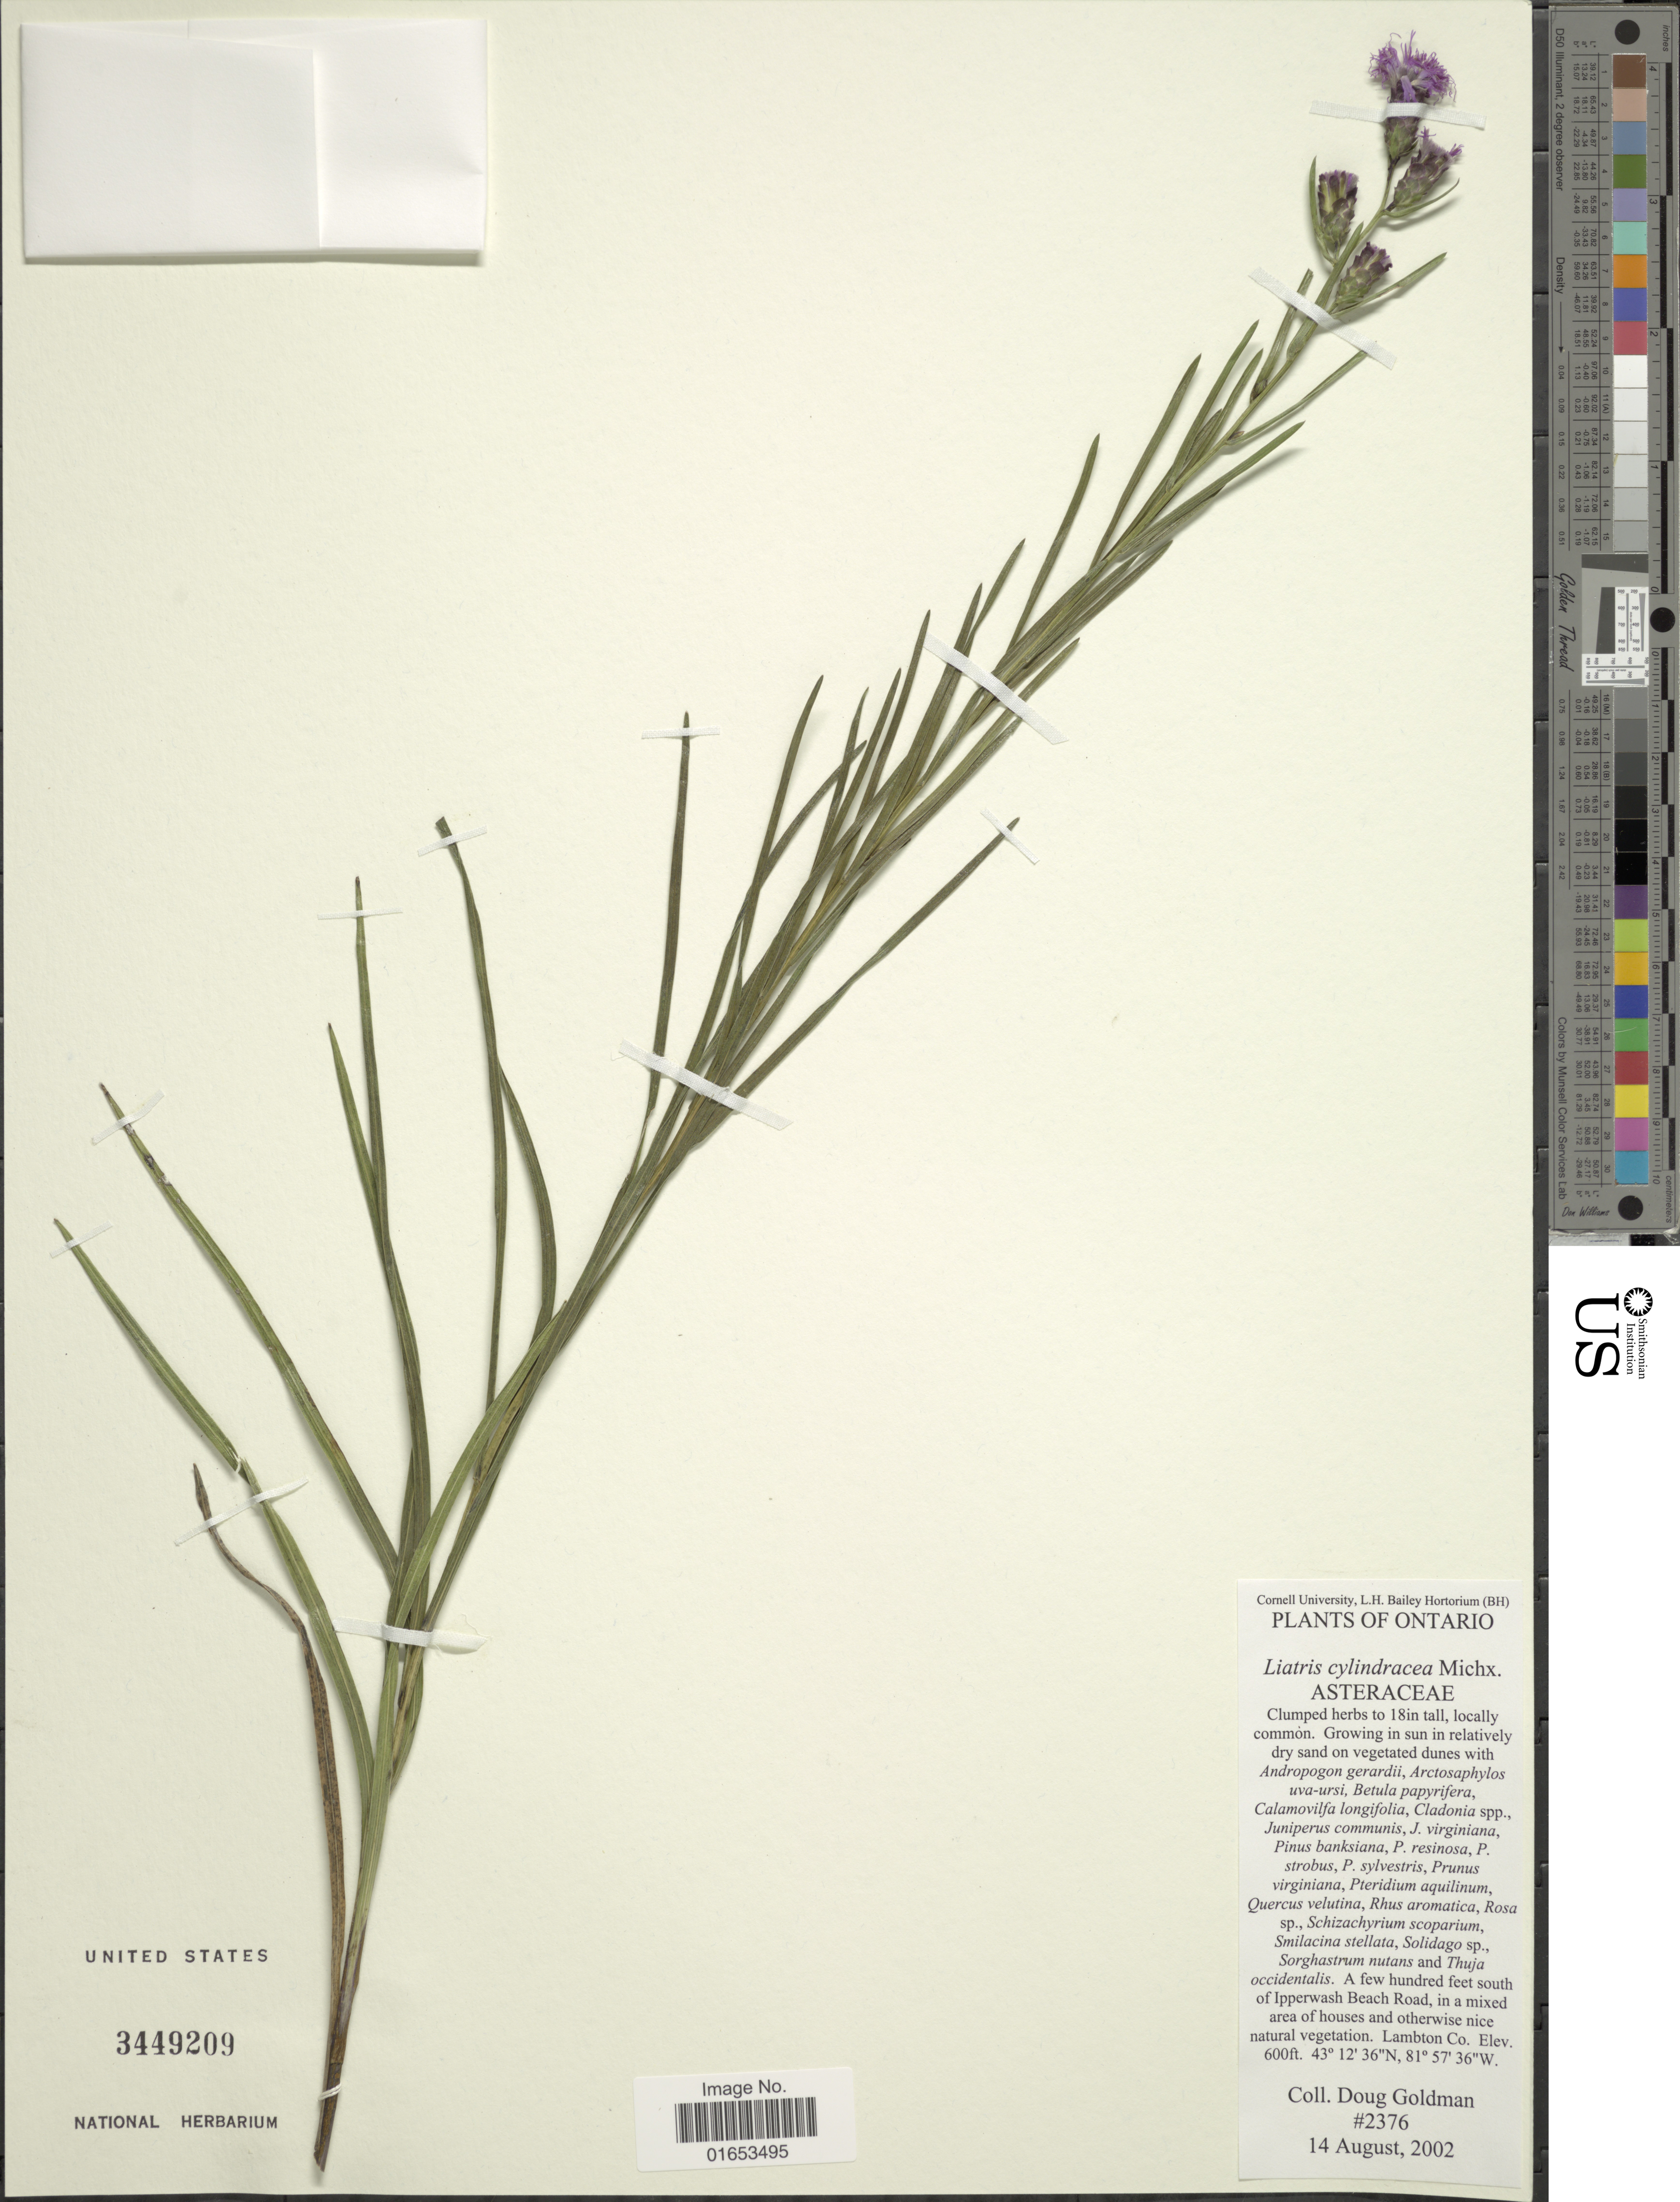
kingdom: Plantae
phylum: Tracheophyta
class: Magnoliopsida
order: Asterales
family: Asteraceae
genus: Liatris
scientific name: Liatris cylindracea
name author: Michaux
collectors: D. Goldman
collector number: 2376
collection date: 2002-08-14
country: Canada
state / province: Ontario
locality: A few hundred feet south of Ipperwash Beach Road, in a mixed area of houses and otherwise nice natural vegetation, Lambton Co.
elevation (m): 183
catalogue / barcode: US 3449209